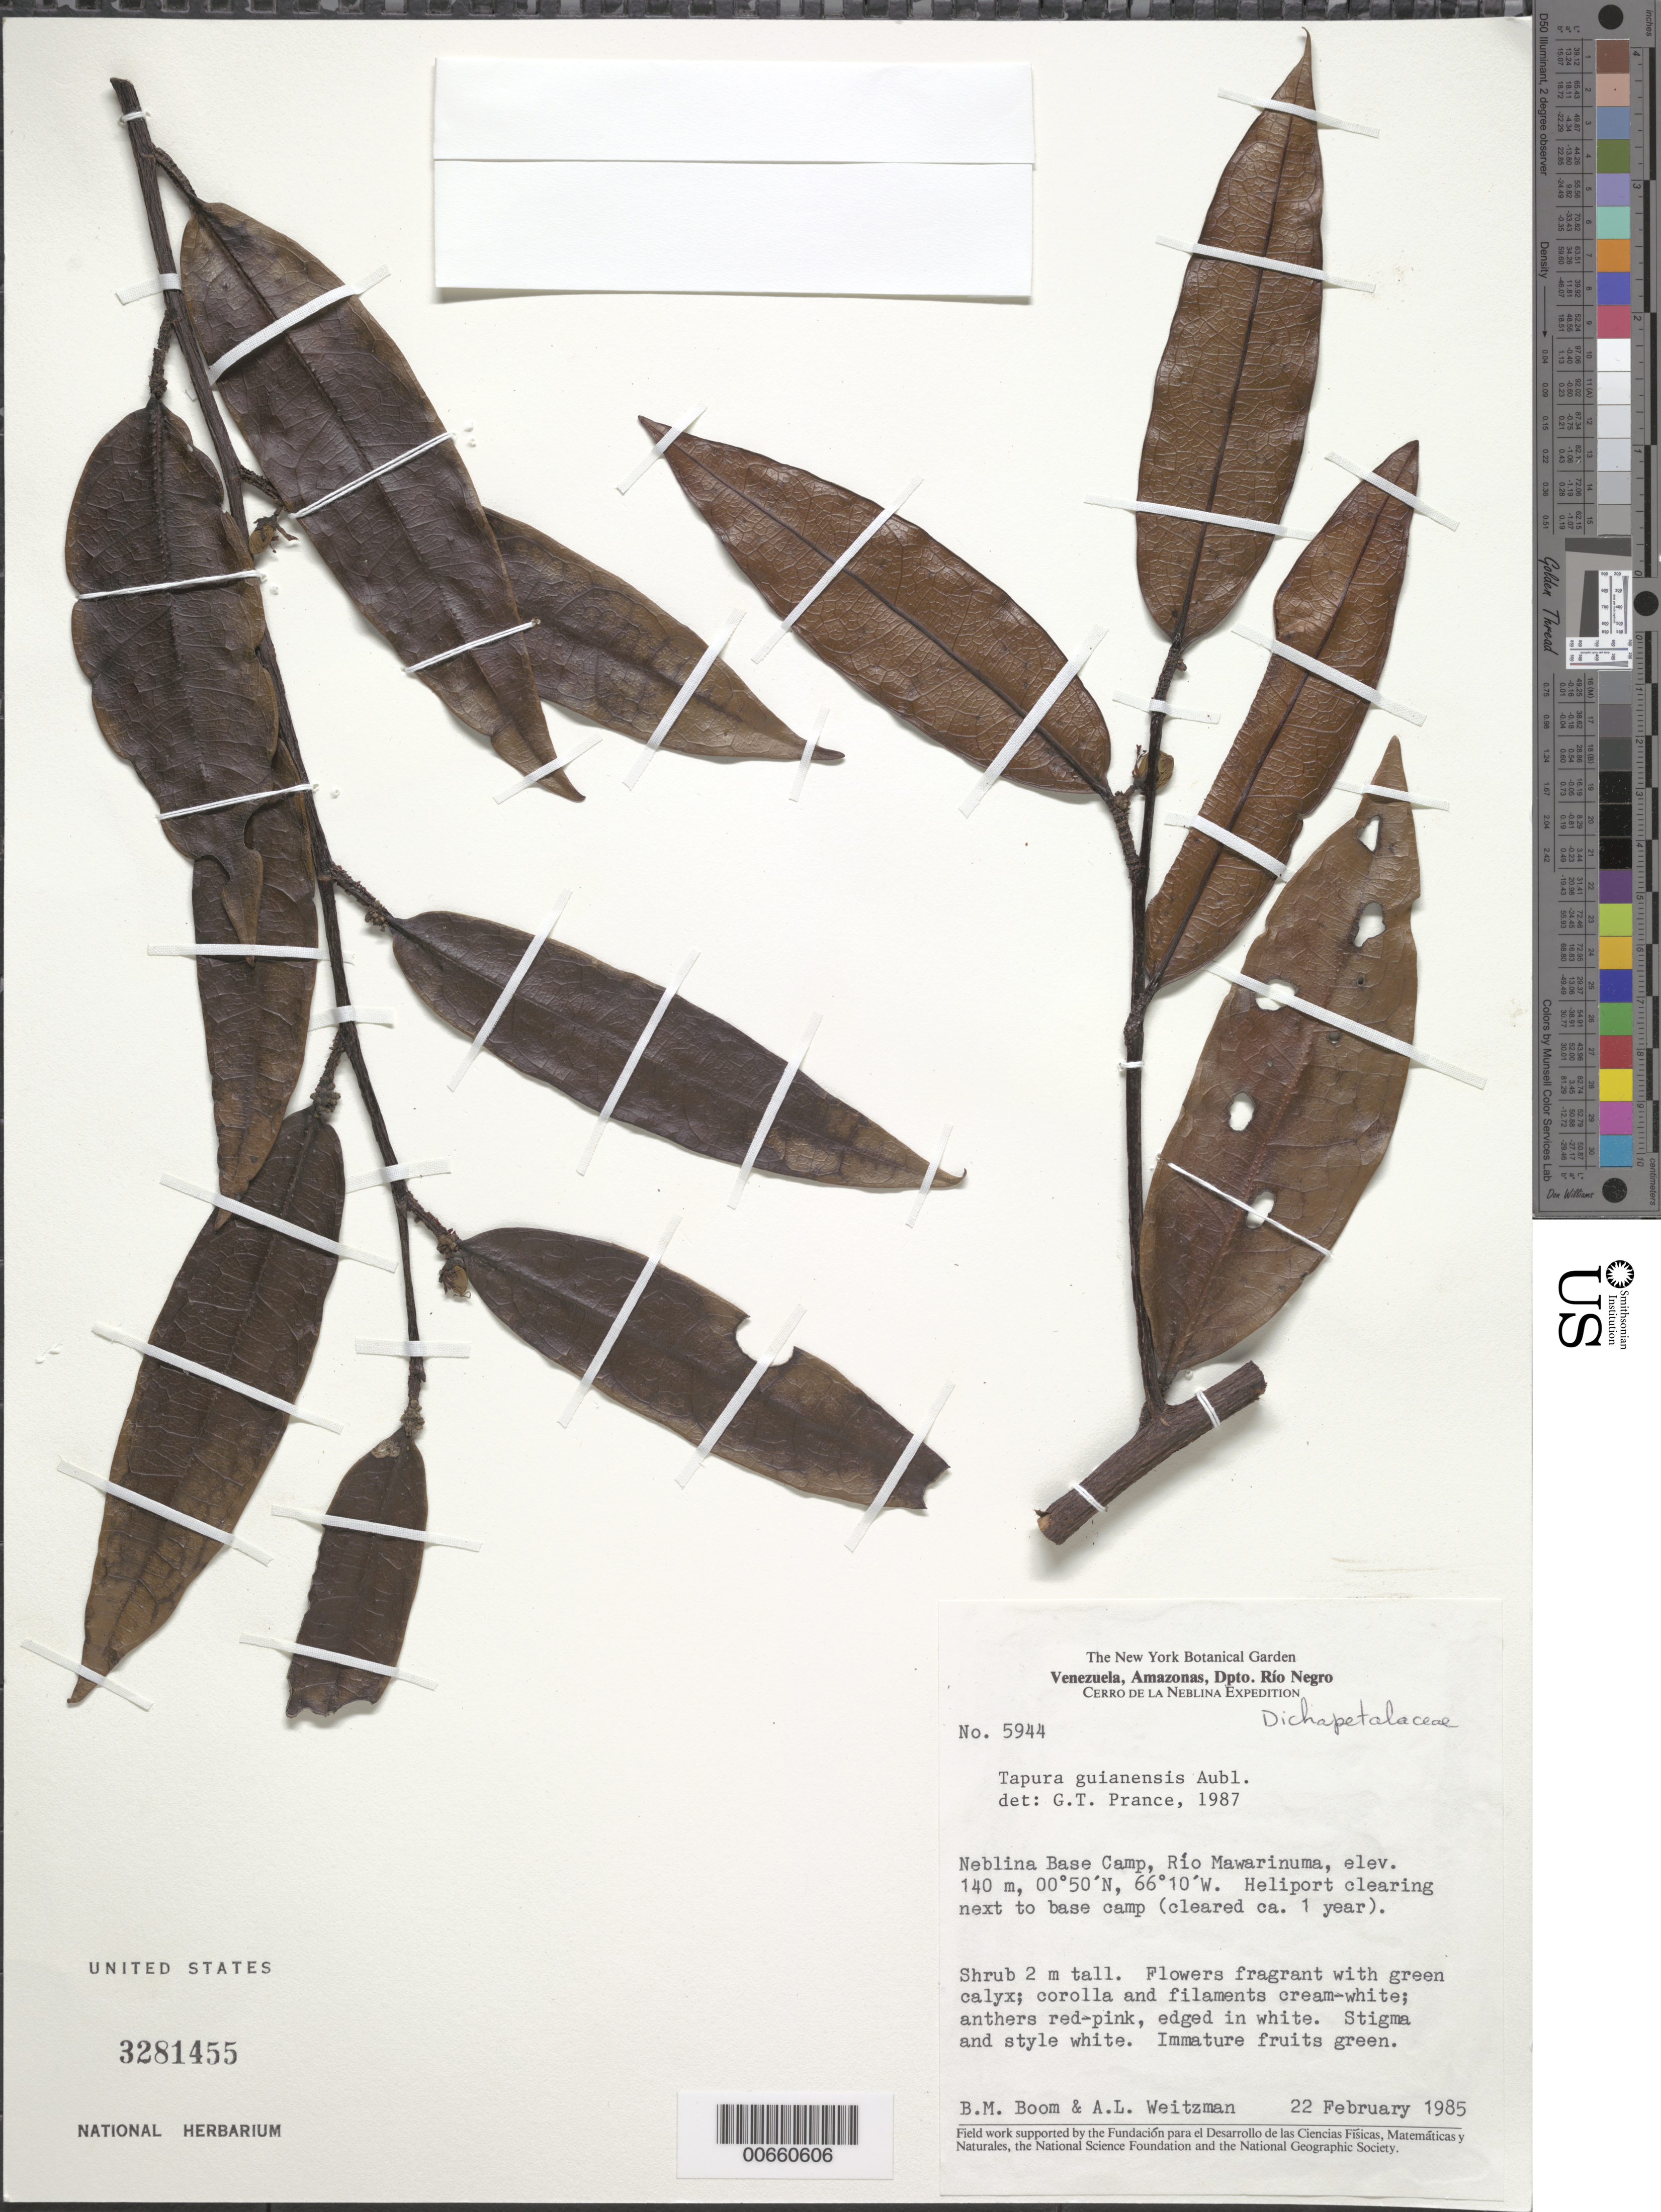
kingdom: Plantae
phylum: Tracheophyta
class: Magnoliopsida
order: Malpighiales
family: Dichapetalaceae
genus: Tapura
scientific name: Tapura guianensis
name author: Aubl.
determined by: Prance, G. T.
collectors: B. M. Boom & A. L. Weitzman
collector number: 5944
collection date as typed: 22-Feb-85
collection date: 1985-02-22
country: Venezuela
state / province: Amazonas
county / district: Río Negro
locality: Cerro de la Neblina Base Camp, Río Mawarinuma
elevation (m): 140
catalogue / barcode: US 3281455